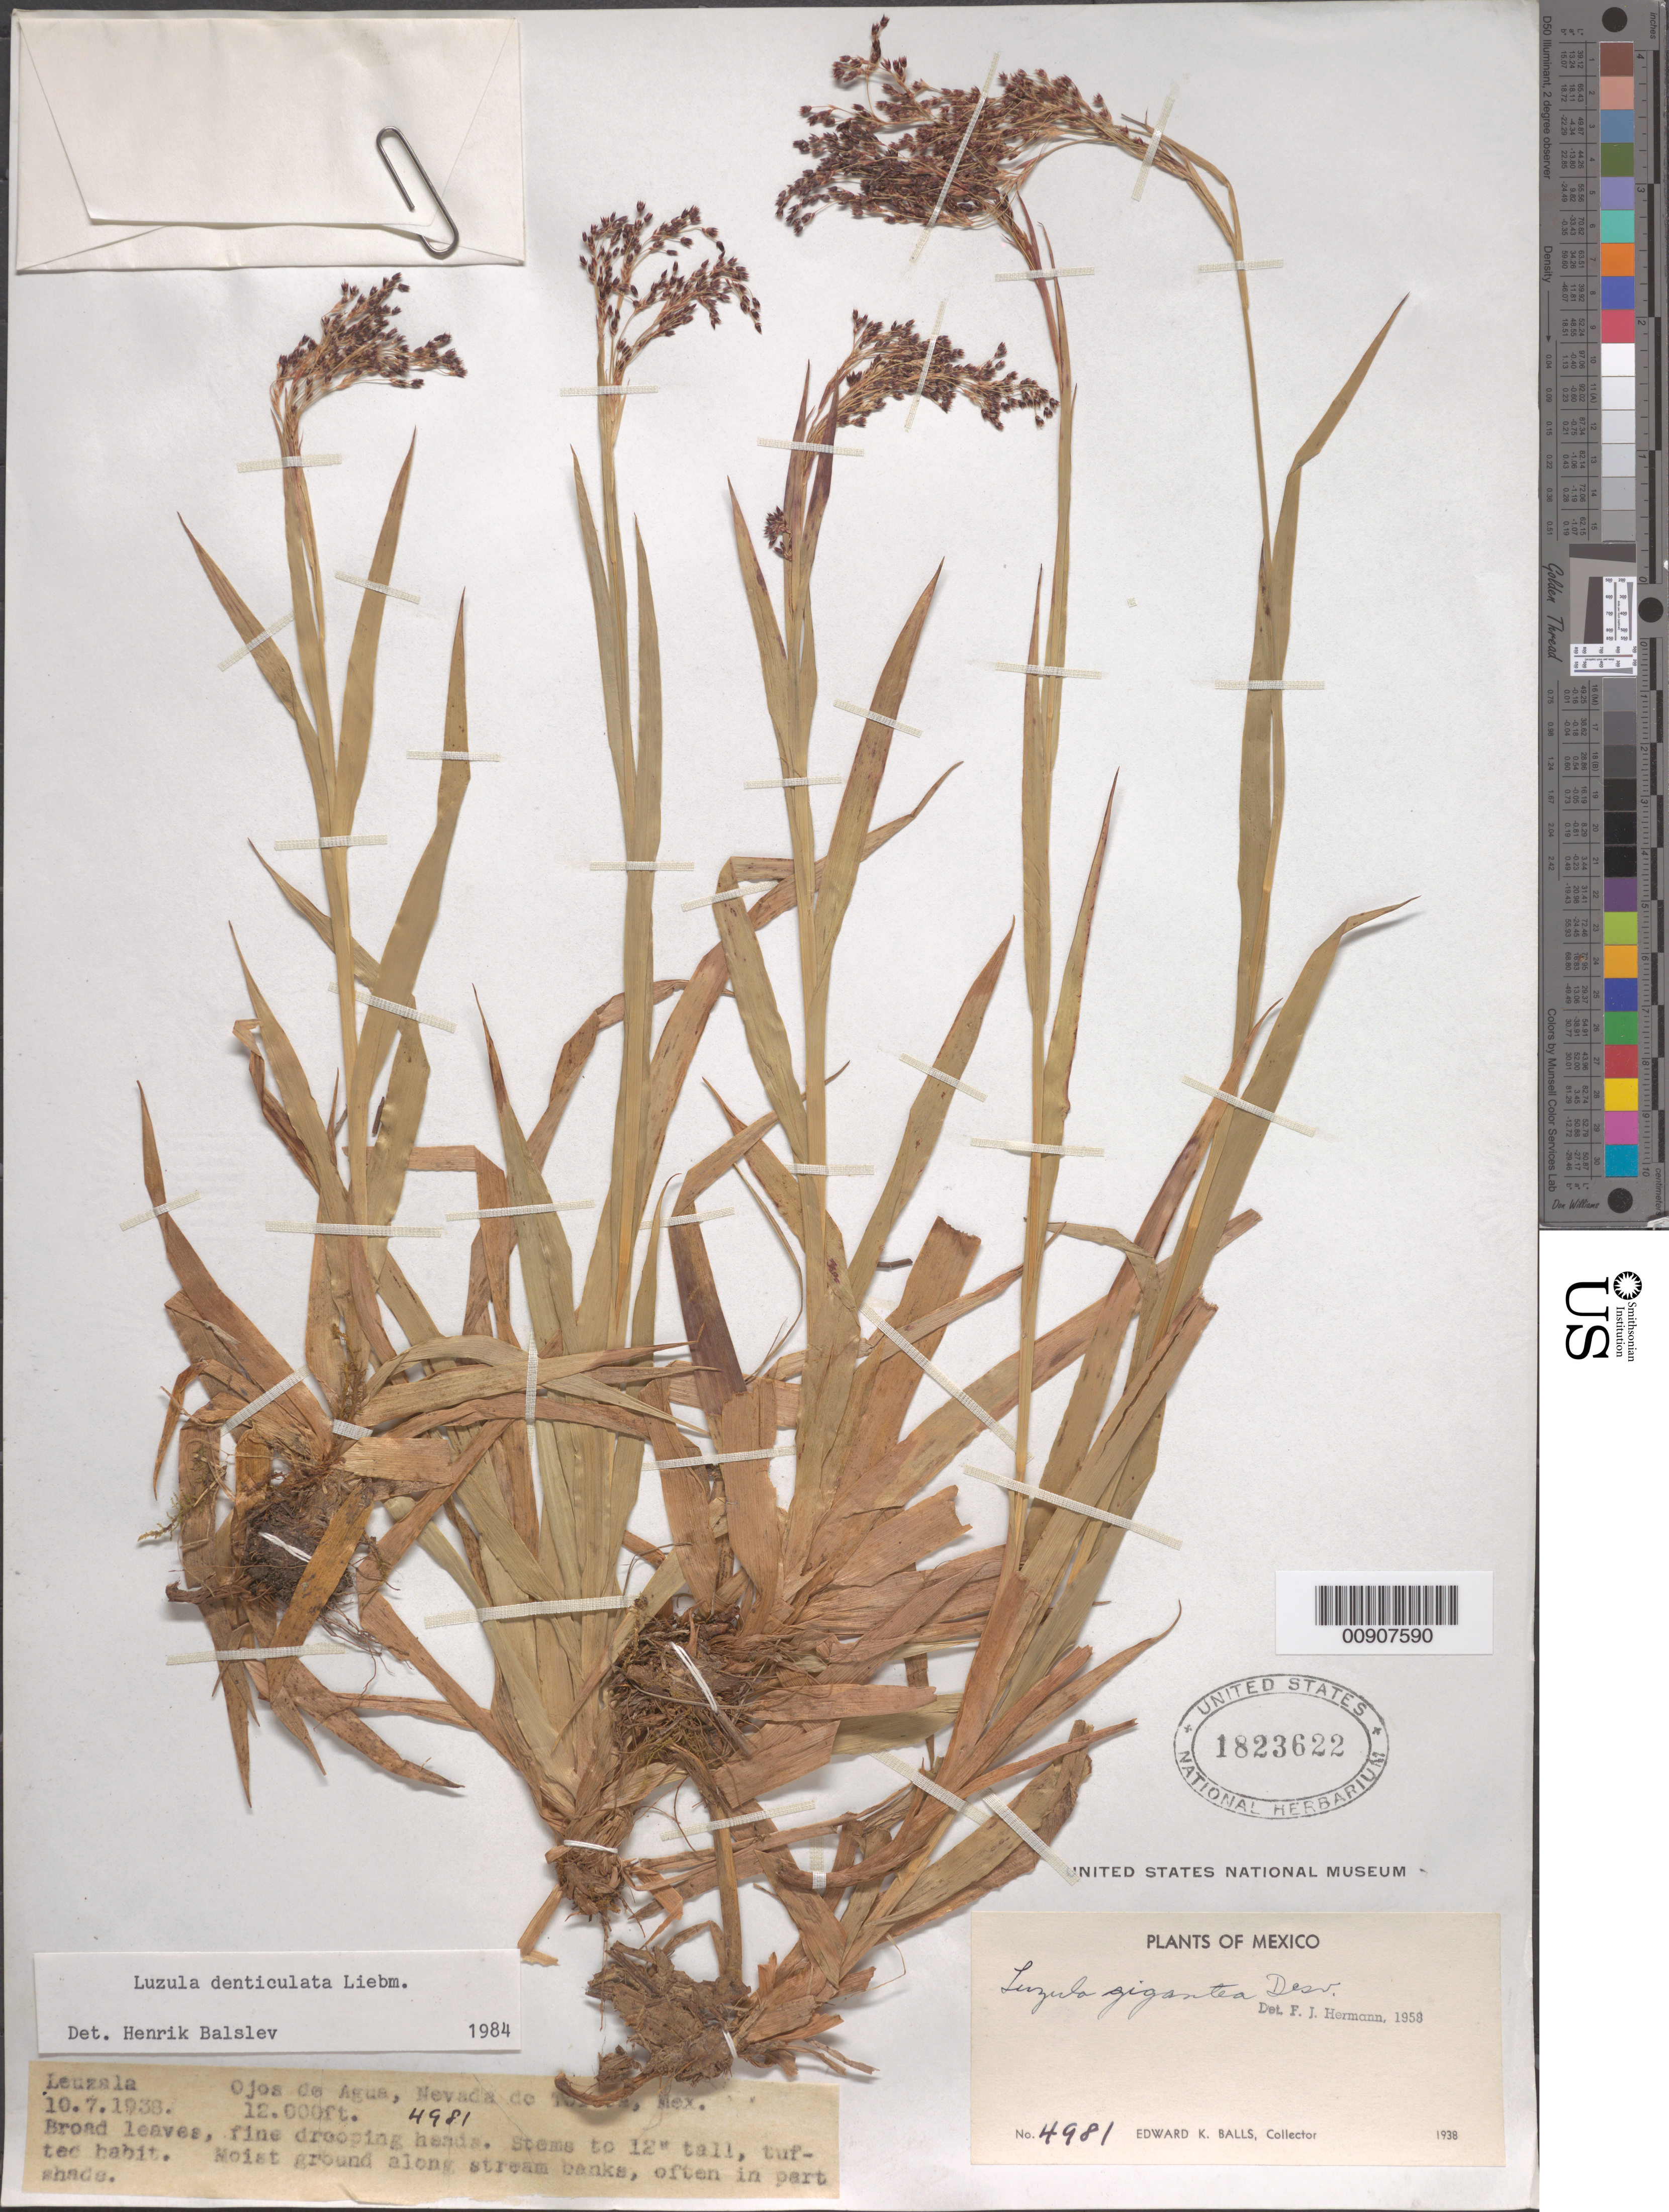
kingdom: Plantae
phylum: Tracheophyta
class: Liliopsida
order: Poales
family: Juncaceae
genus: Luzula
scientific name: Luzula denticulata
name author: Liebm.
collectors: E. K. Balls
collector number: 4981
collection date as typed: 10 Jul 1938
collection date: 1938-07-10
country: Mexico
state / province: México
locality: Ojos de Agua, Nevada [sic] de Toluca, México.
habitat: Moist ground along stream banks, often in part shade.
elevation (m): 3658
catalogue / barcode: US 1823622